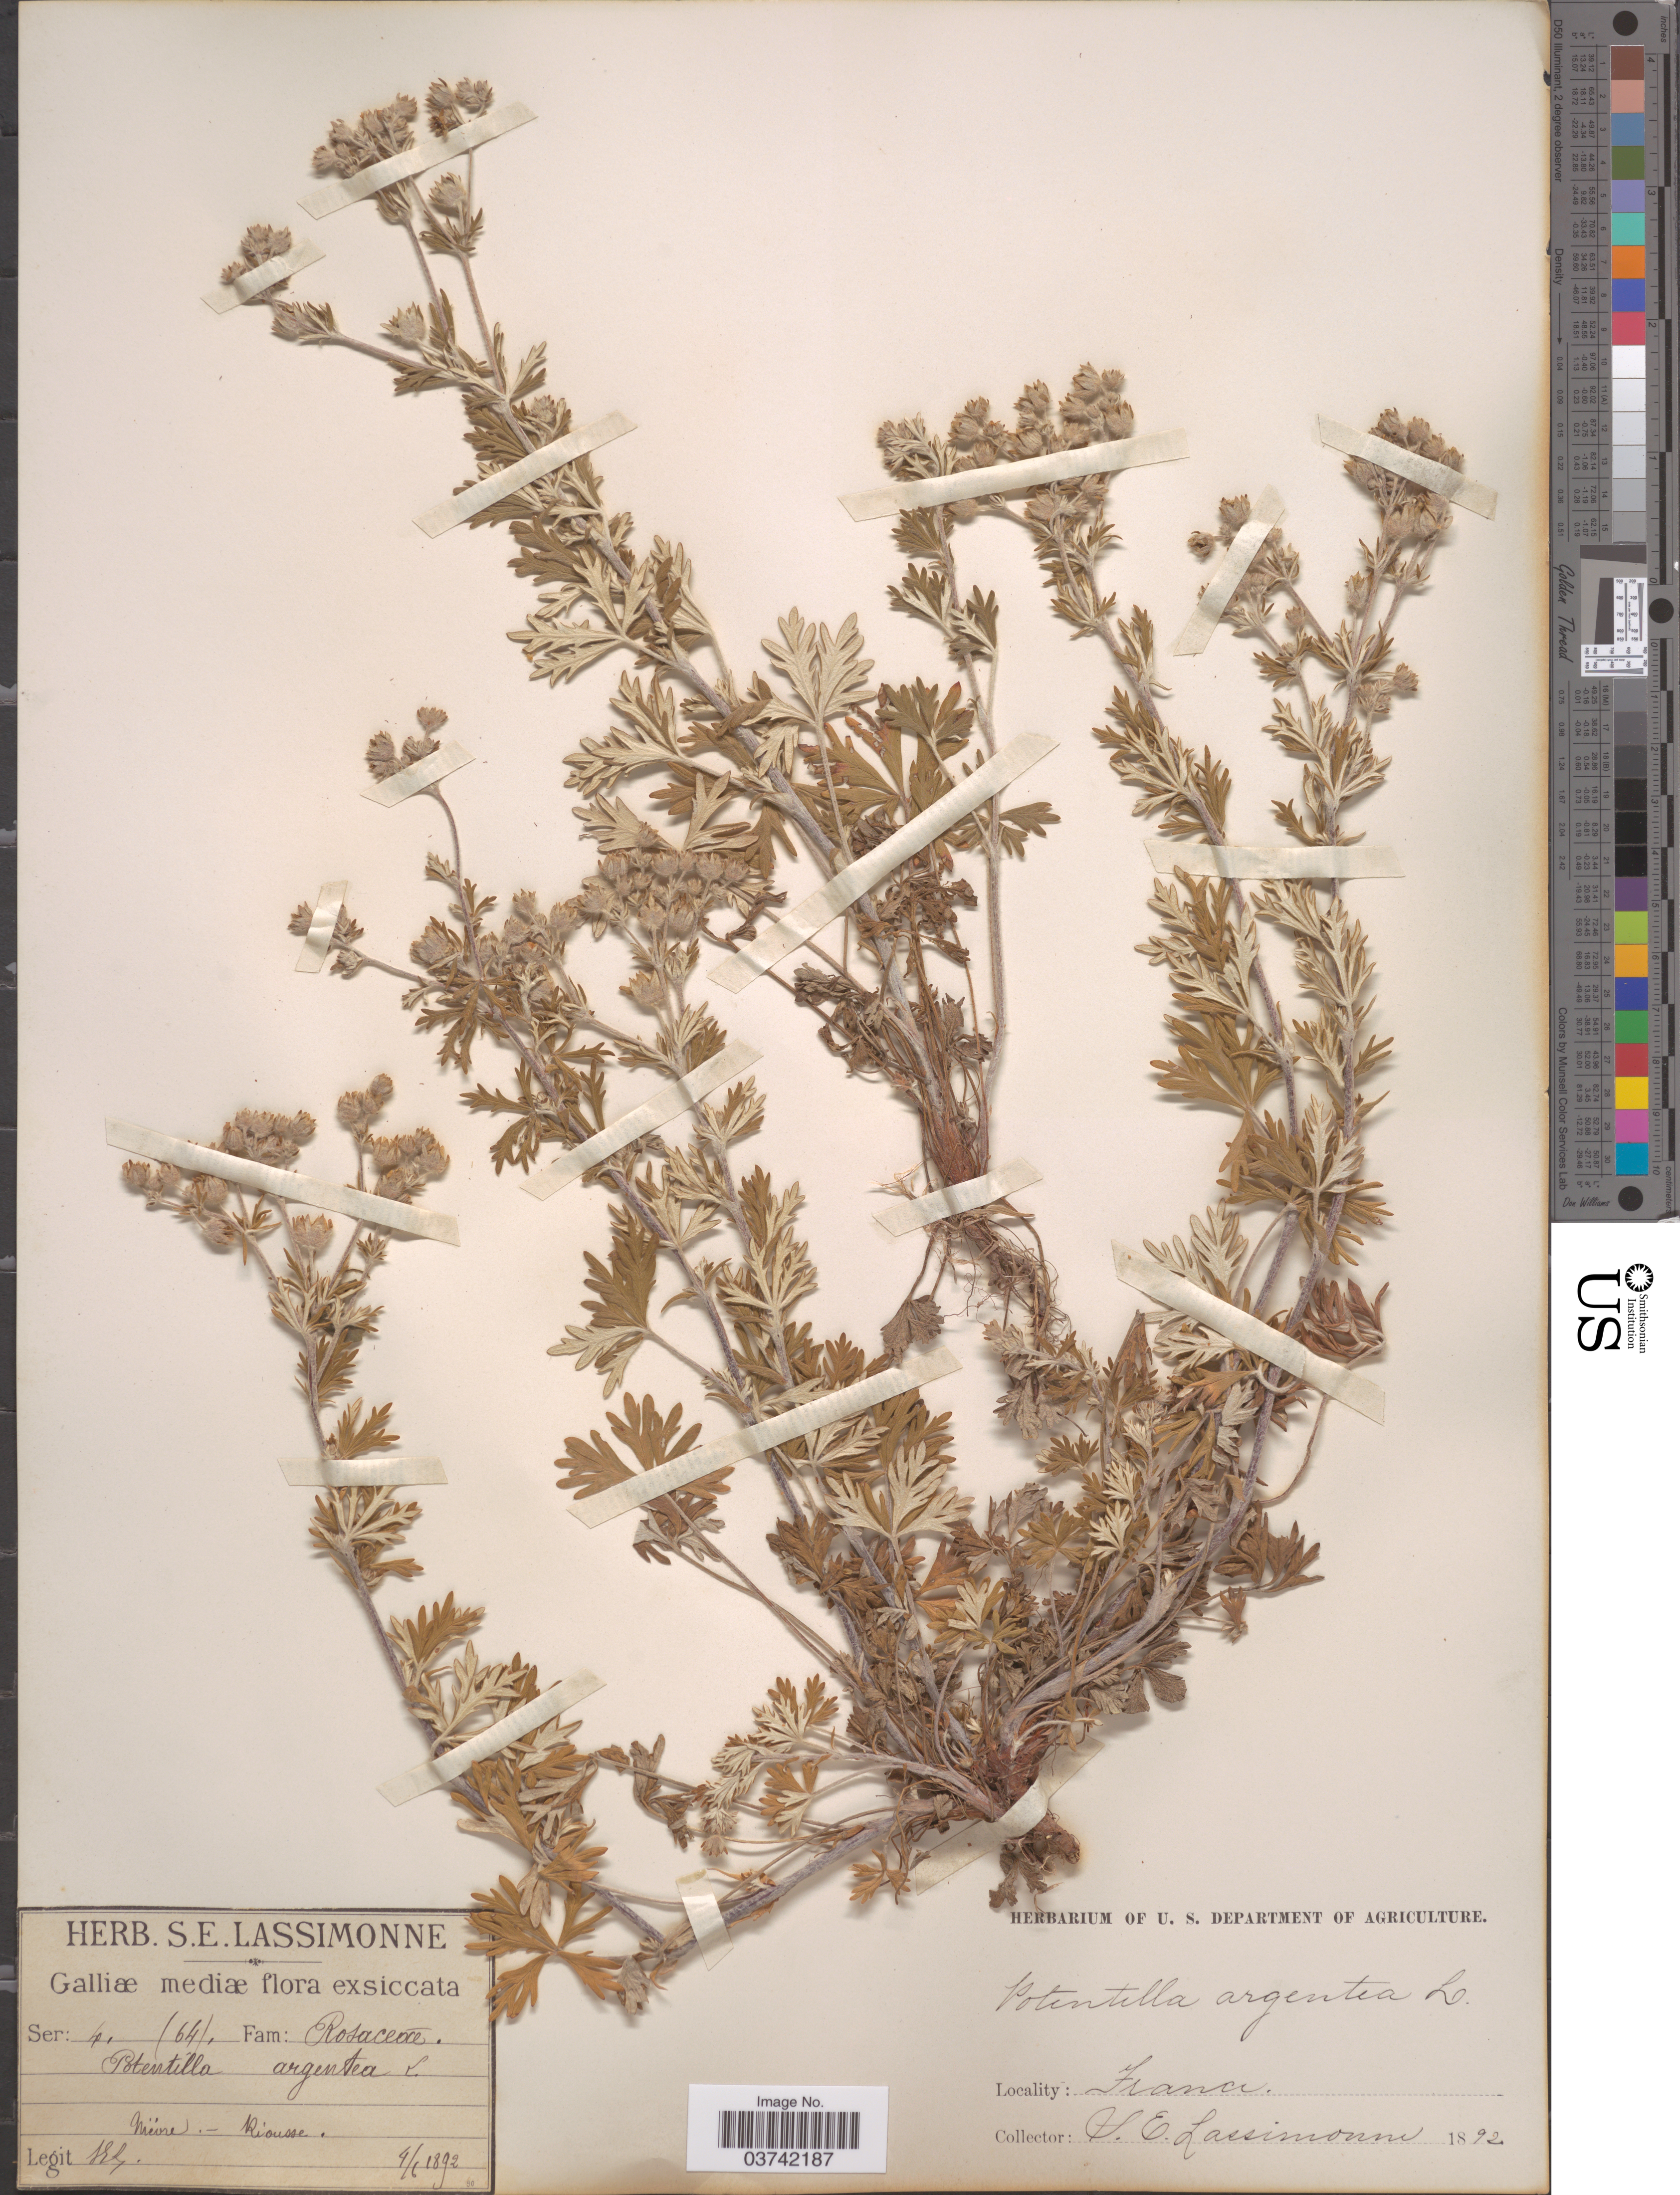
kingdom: Plantae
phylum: Tracheophyta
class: Magnoliopsida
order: Rosales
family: Rosaceae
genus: Potentilla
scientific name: Potentilla argentea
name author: L.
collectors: S. Lassimonne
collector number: (64)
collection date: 1892-06-04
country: France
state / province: Bourgogne-Franche-Comté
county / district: Nièvre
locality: Galliæ mediæ. Niévre - Riousse.